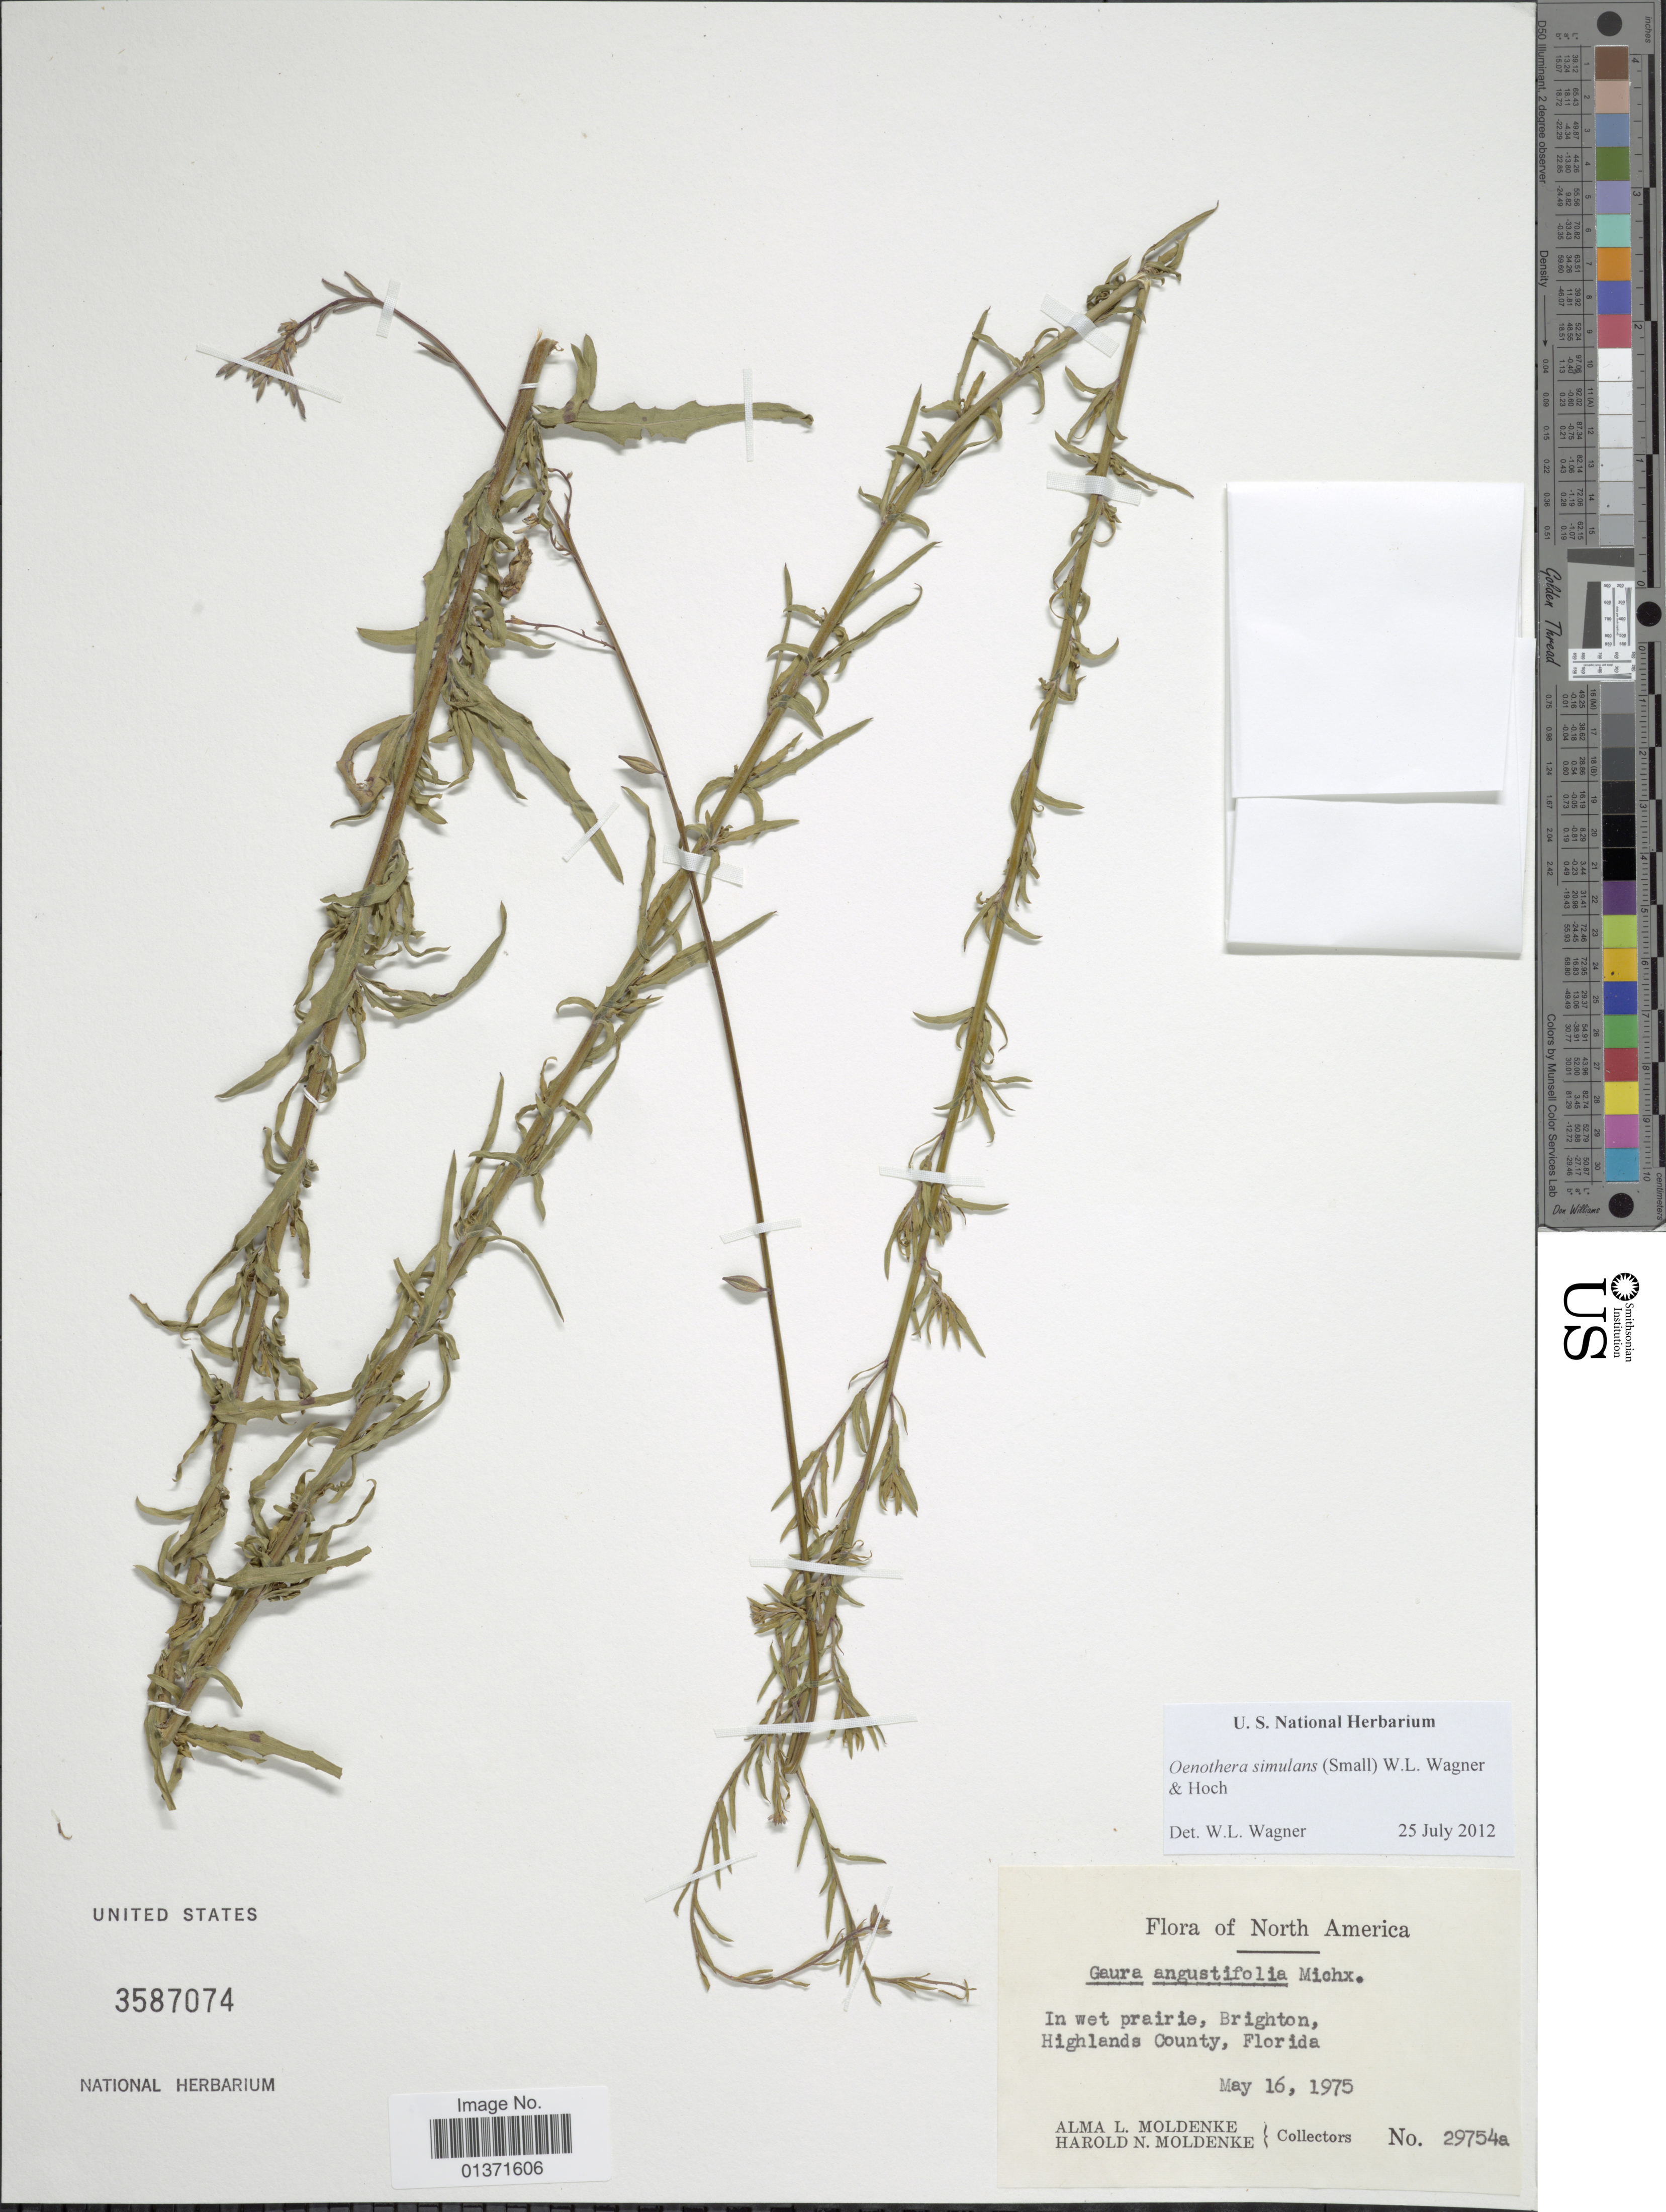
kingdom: Plantae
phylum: Tracheophyta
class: Magnoliopsida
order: Myrtales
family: Onagraceae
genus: Oenothera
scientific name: Oenothera simulans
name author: Michx.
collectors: A. L. Moldenke & H. N. Moldenke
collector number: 29754a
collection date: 1975-05-16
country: United States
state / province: Florida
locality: North America, Brighton, Highlands County, Florida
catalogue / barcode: US 3587074